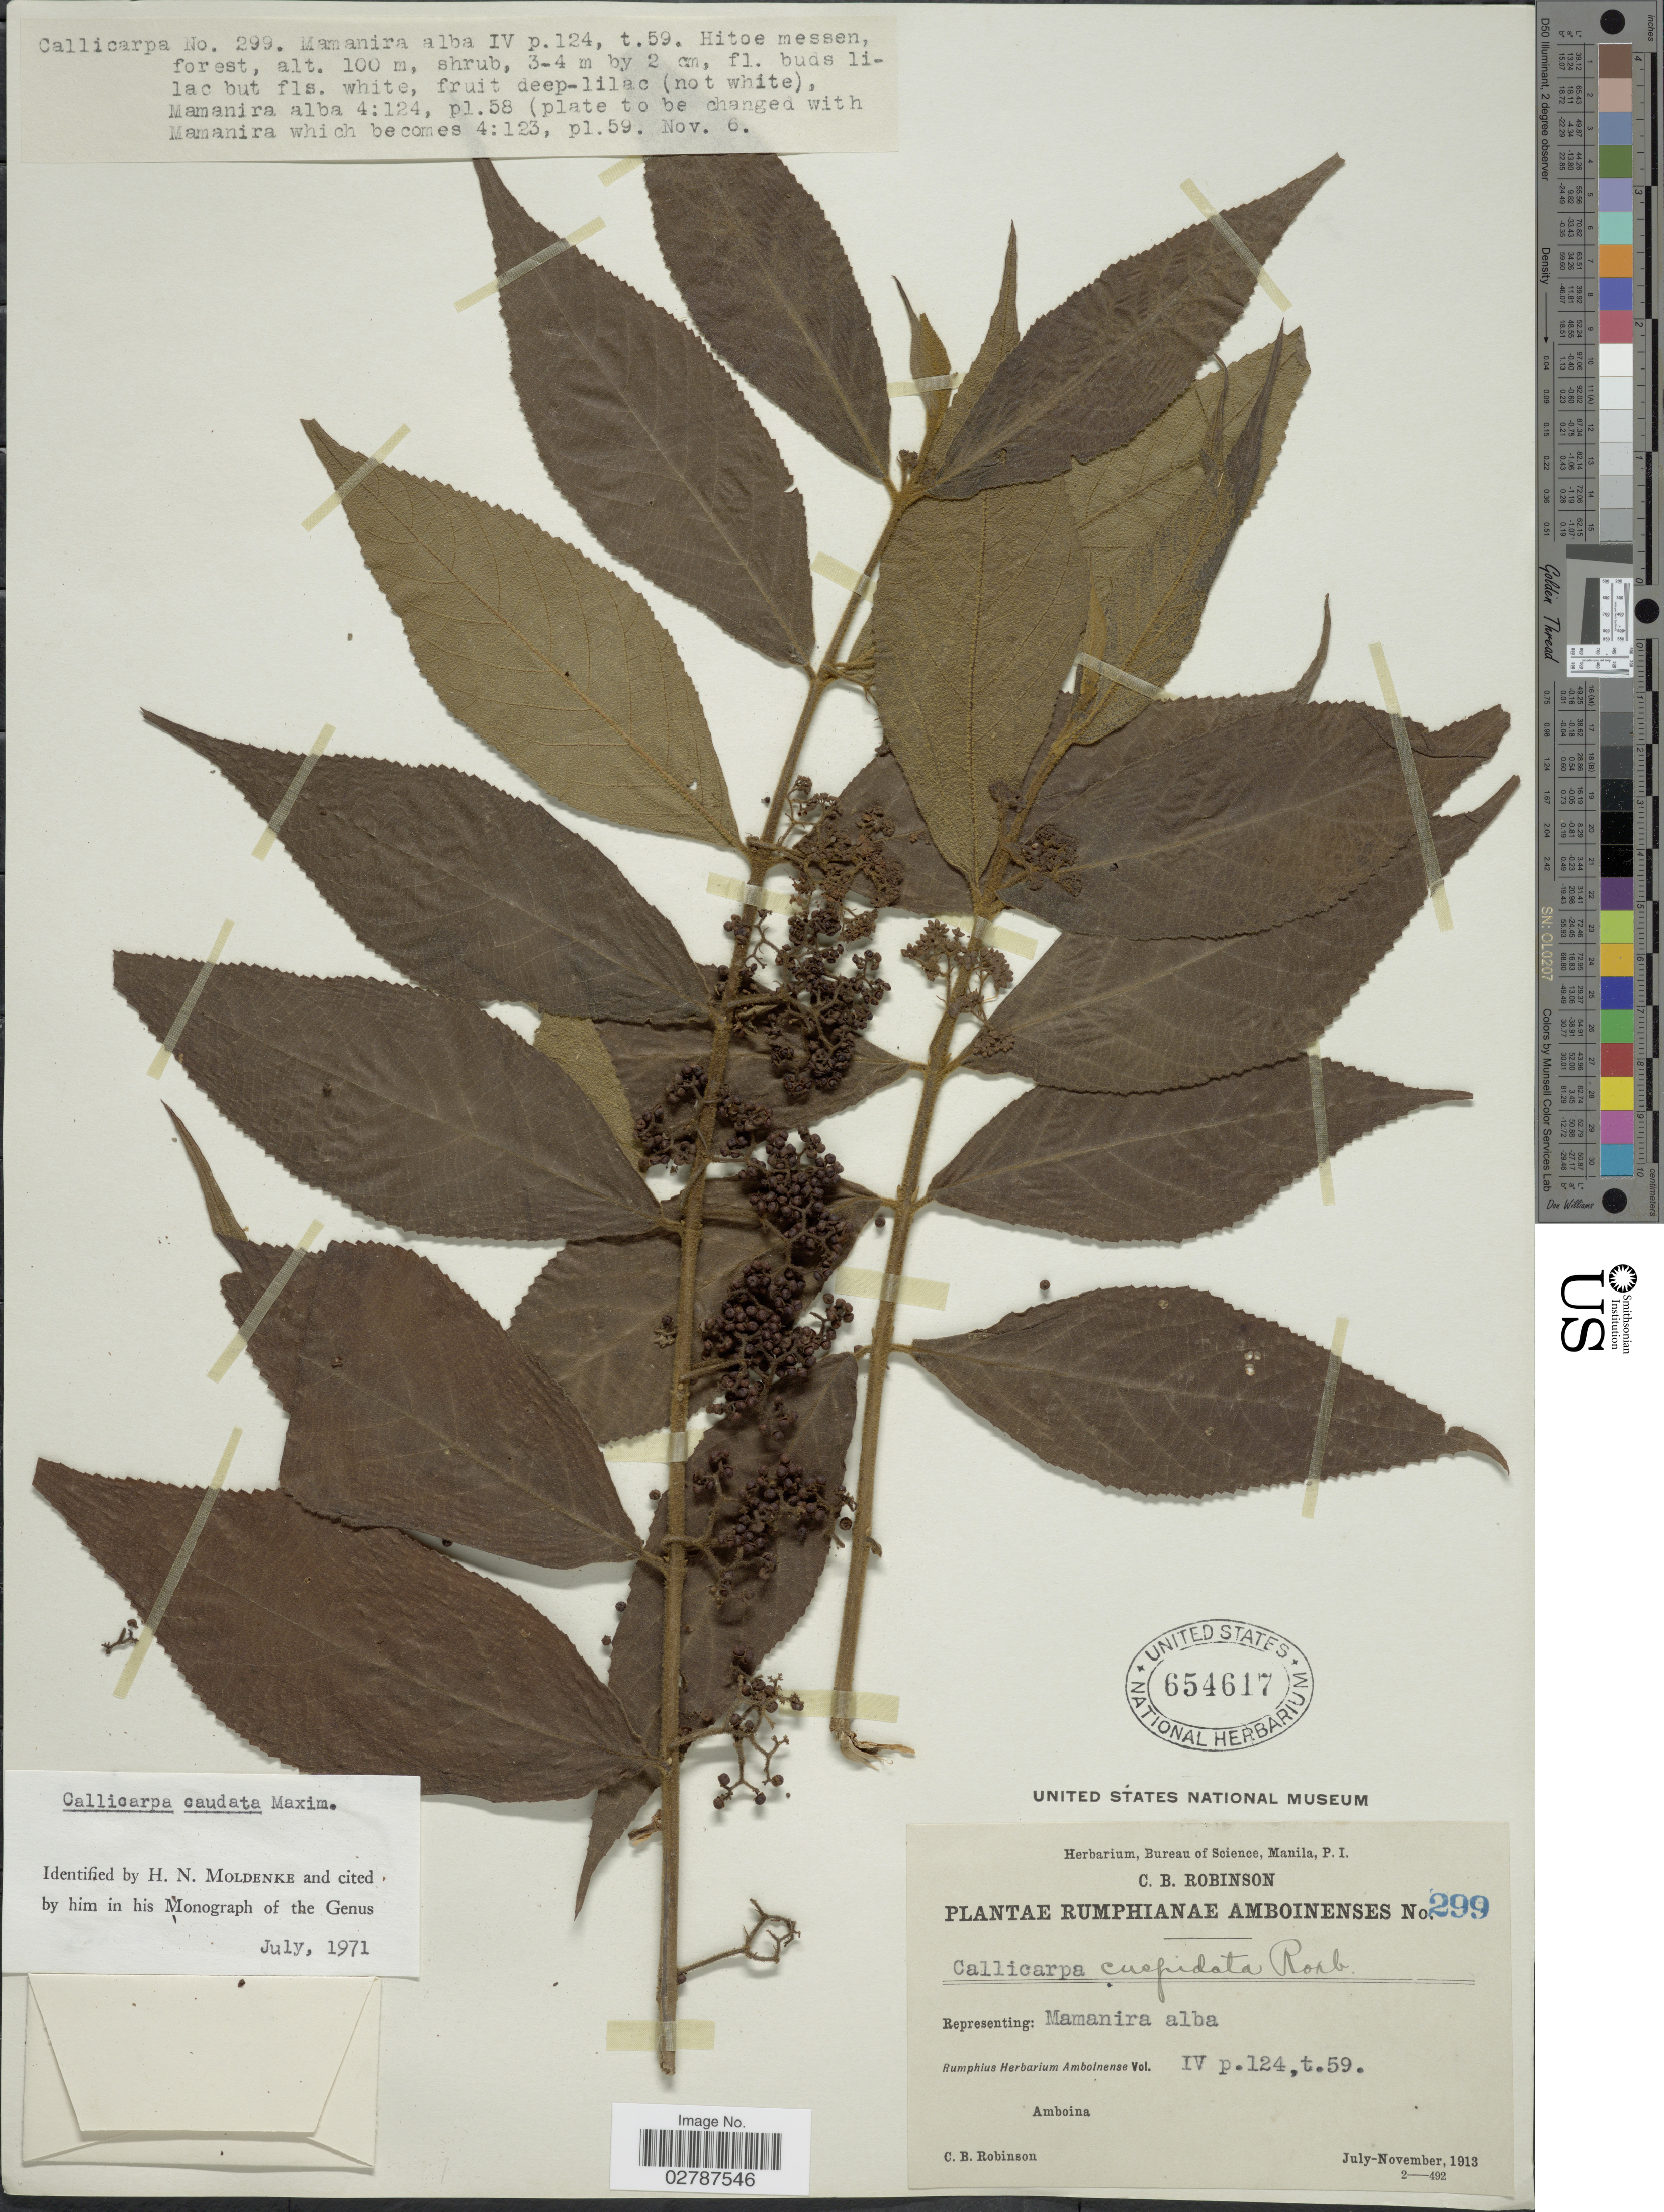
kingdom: Plantae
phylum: Tracheophyta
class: Magnoliopsida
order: Lamiales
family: Lamiaceae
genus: Callicarpa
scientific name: Callicarpa caudata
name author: Maxim.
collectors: C. Robinson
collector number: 299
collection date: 1913-11-06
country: Indonesia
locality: Amboina. Hitoe messen [unsure placement]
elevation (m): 100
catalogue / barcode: US 654617